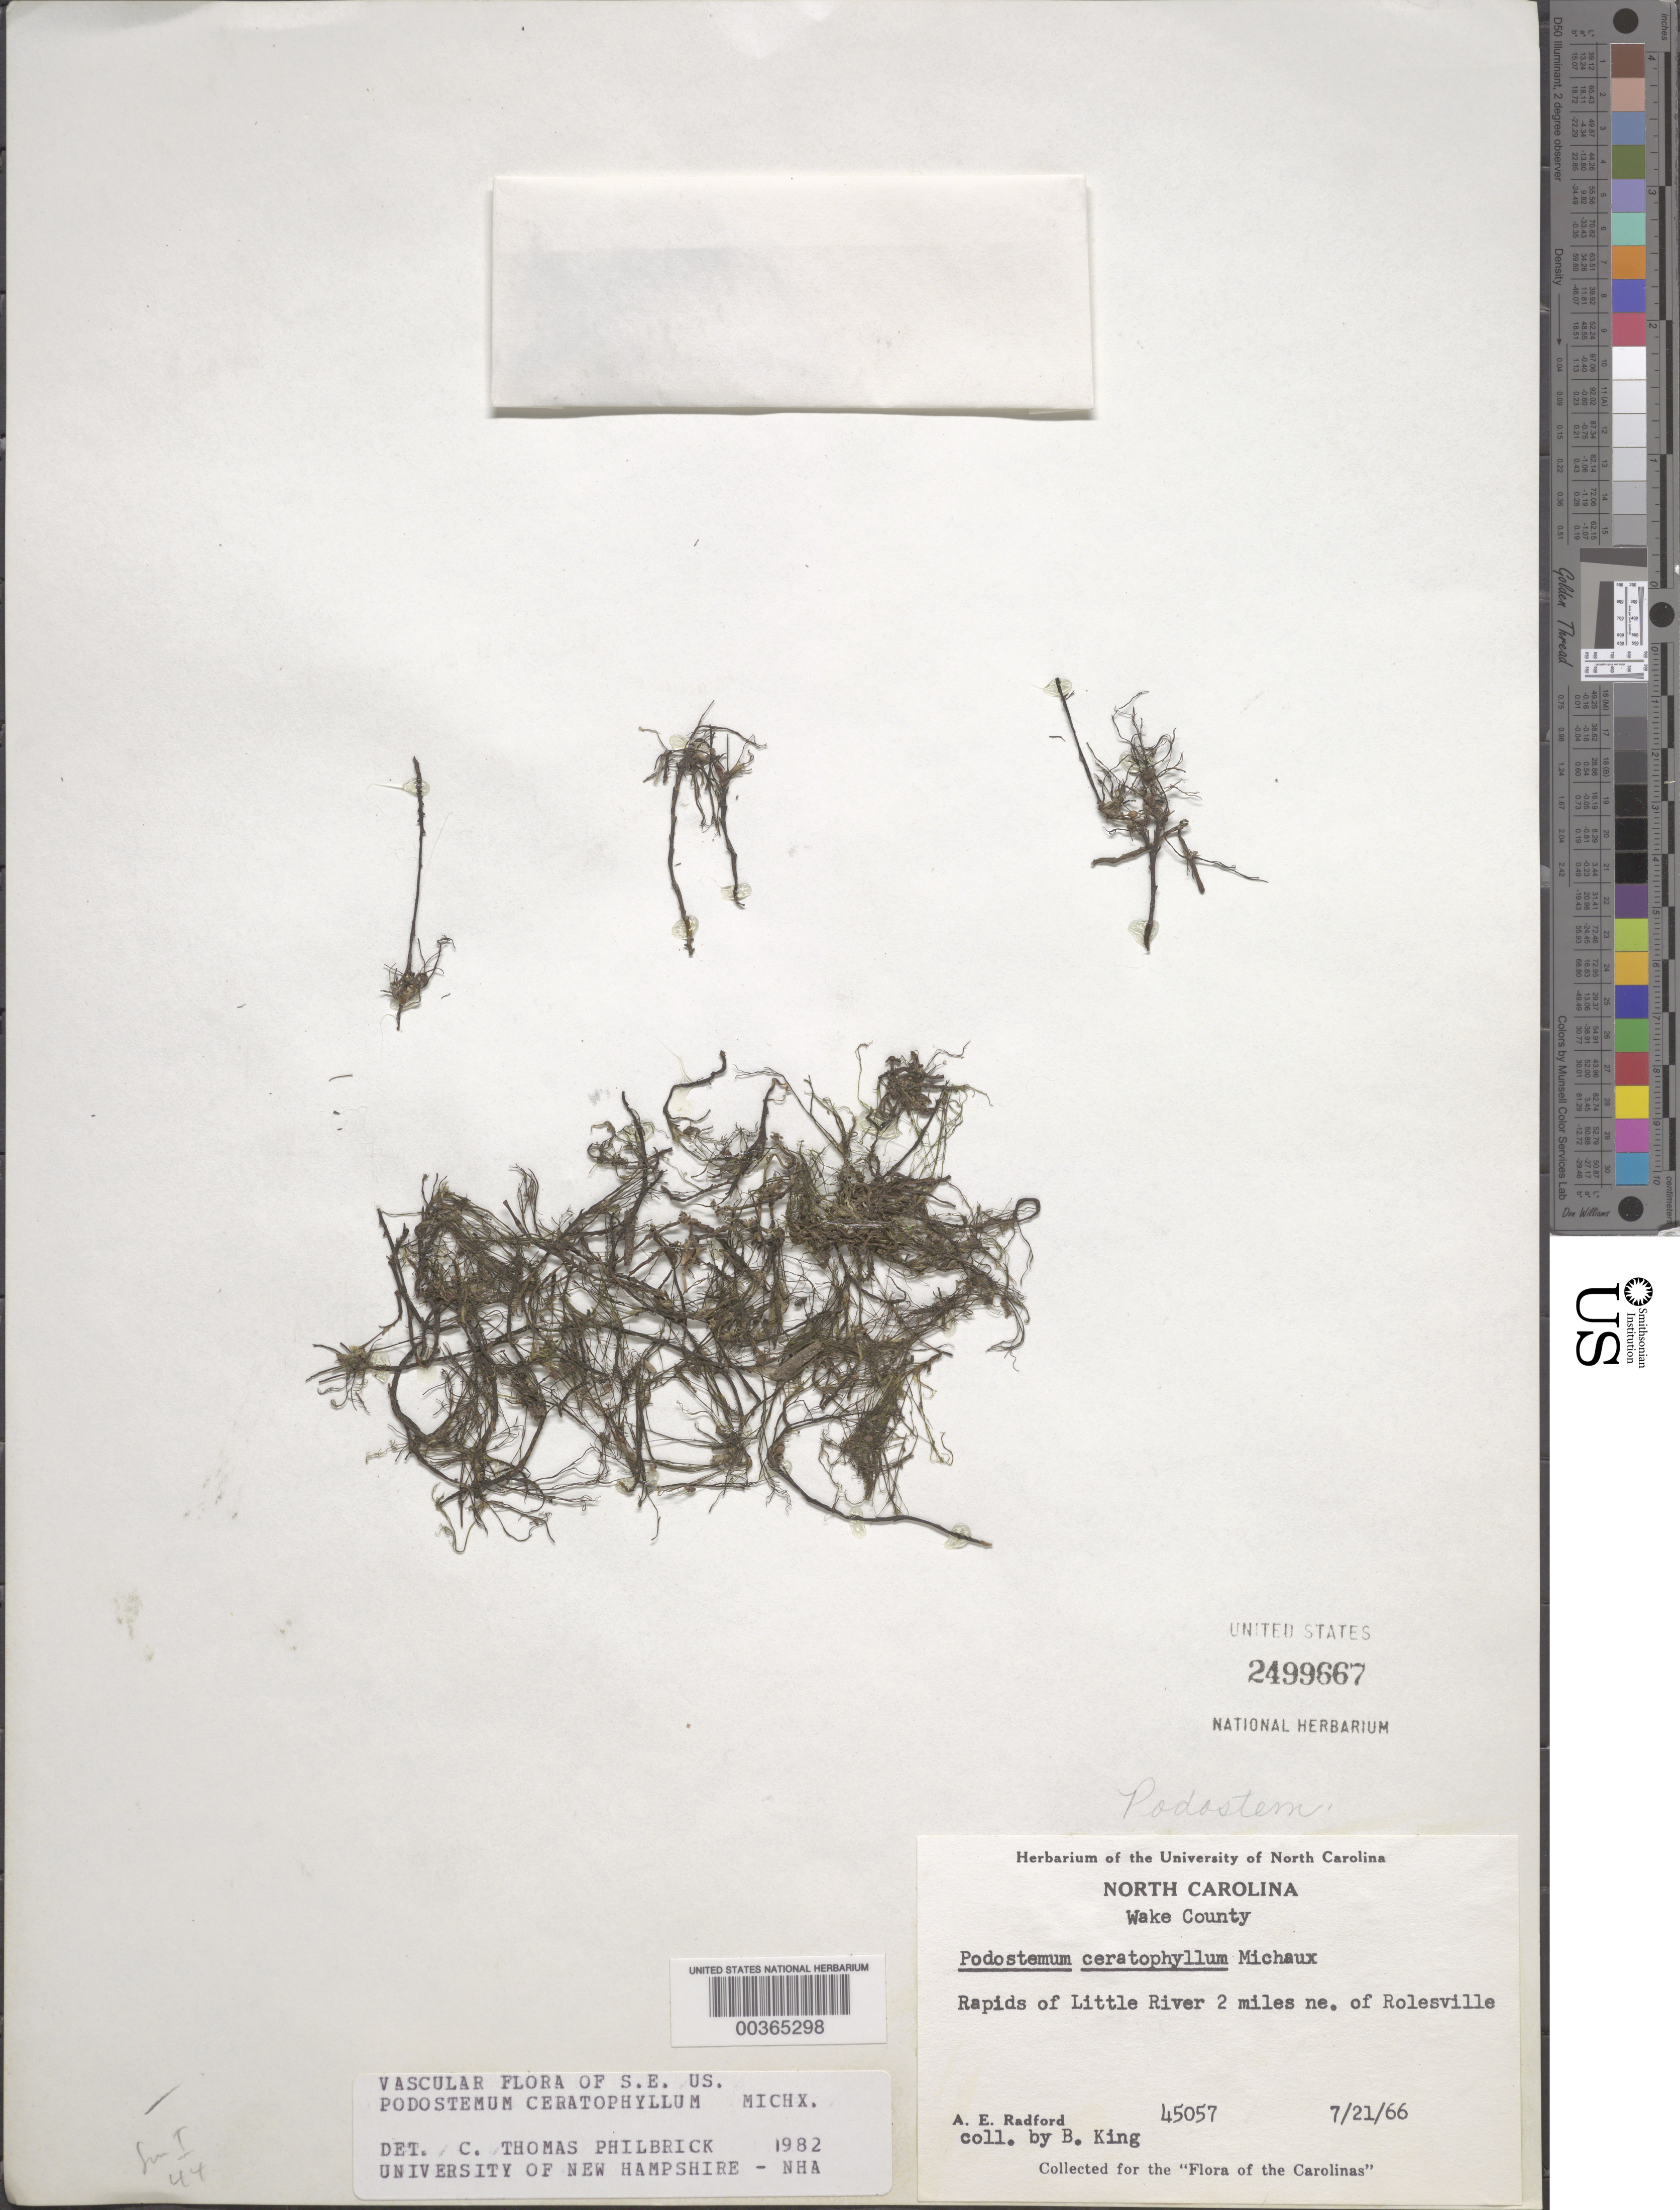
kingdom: Plantae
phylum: Tracheophyta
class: Magnoliopsida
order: Malpighiales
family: Podostemaceae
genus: Podostemum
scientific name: Podostemum ceratophylllum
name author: Michx.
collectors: B. King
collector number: A.E. Radford 45057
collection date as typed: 21 Jul 1966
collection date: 1966-07-21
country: United States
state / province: North Carolina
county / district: Wake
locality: Little River, NE of Rolesville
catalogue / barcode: US 2499667